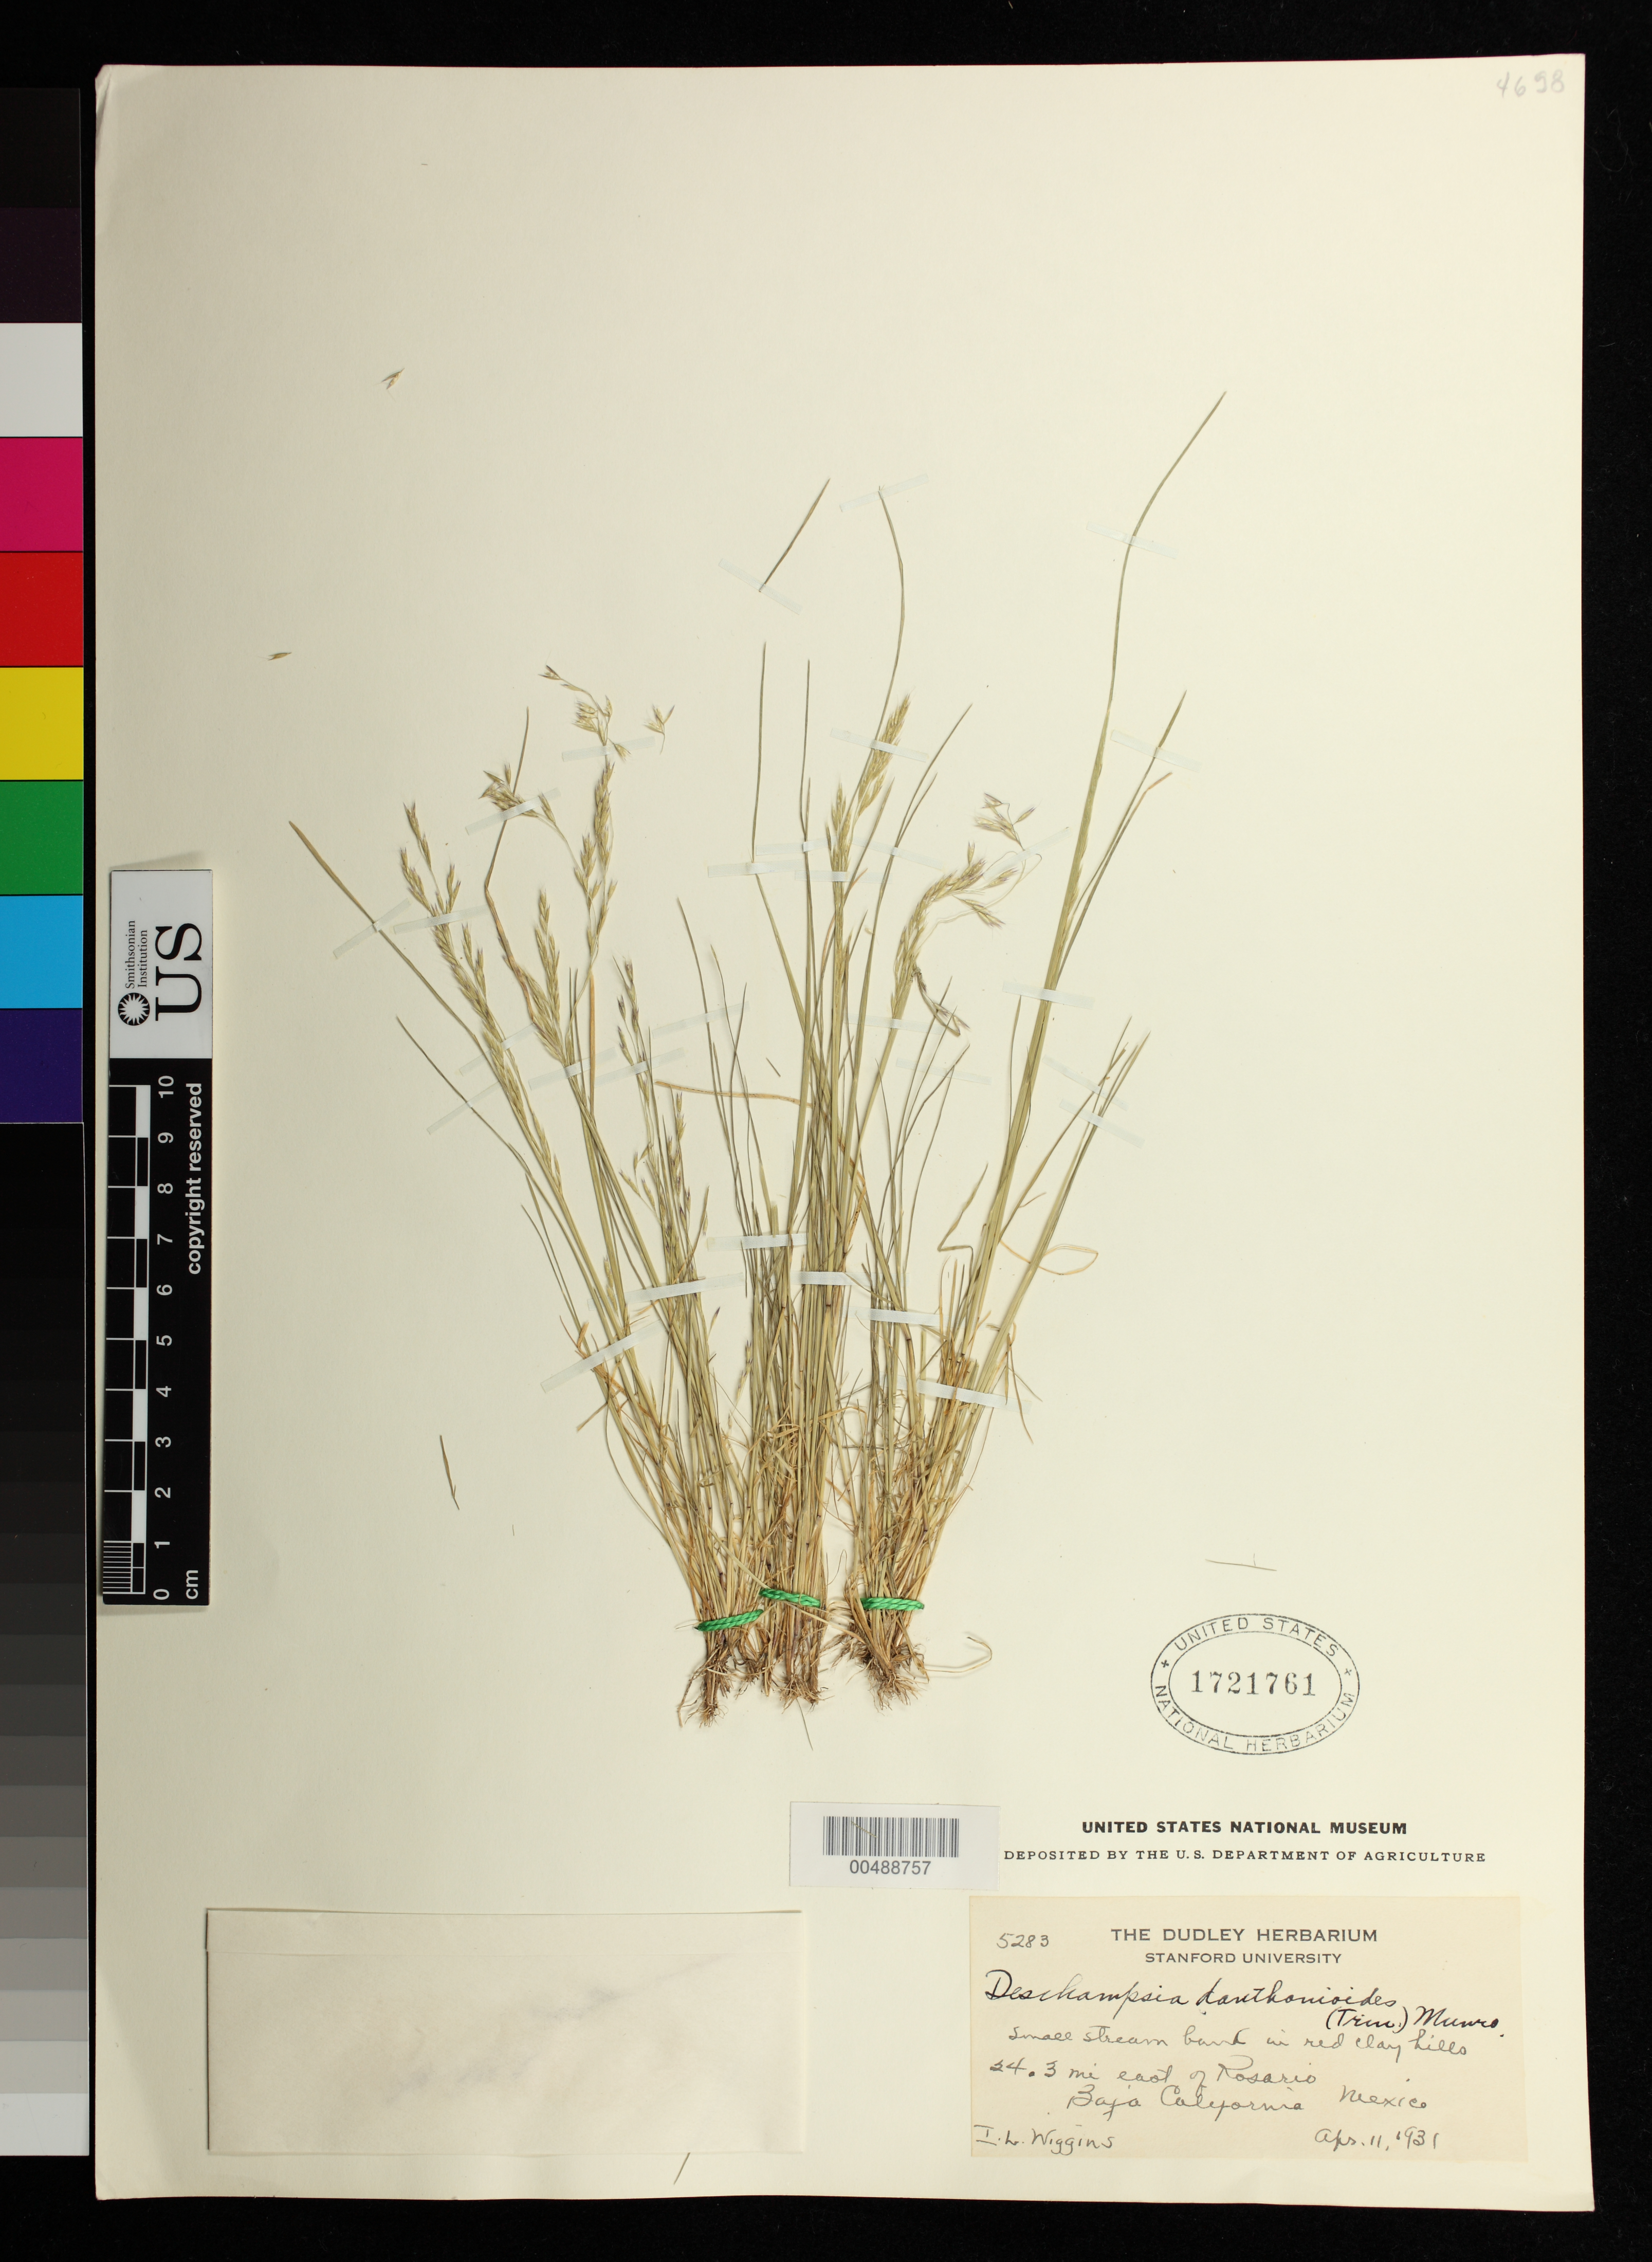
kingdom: Plantae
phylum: Tracheophyta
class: Liliopsida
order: Poales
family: Poaceae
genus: Deschampsia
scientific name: Deschampsia danthonioides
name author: (Trin.) Munro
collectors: I. L. Wiggins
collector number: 5283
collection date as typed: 11 Apr 1931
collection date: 1931-04-11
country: Mexico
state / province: Baja California Norte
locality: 24.3 mi E of Rosario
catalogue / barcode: US 1721761